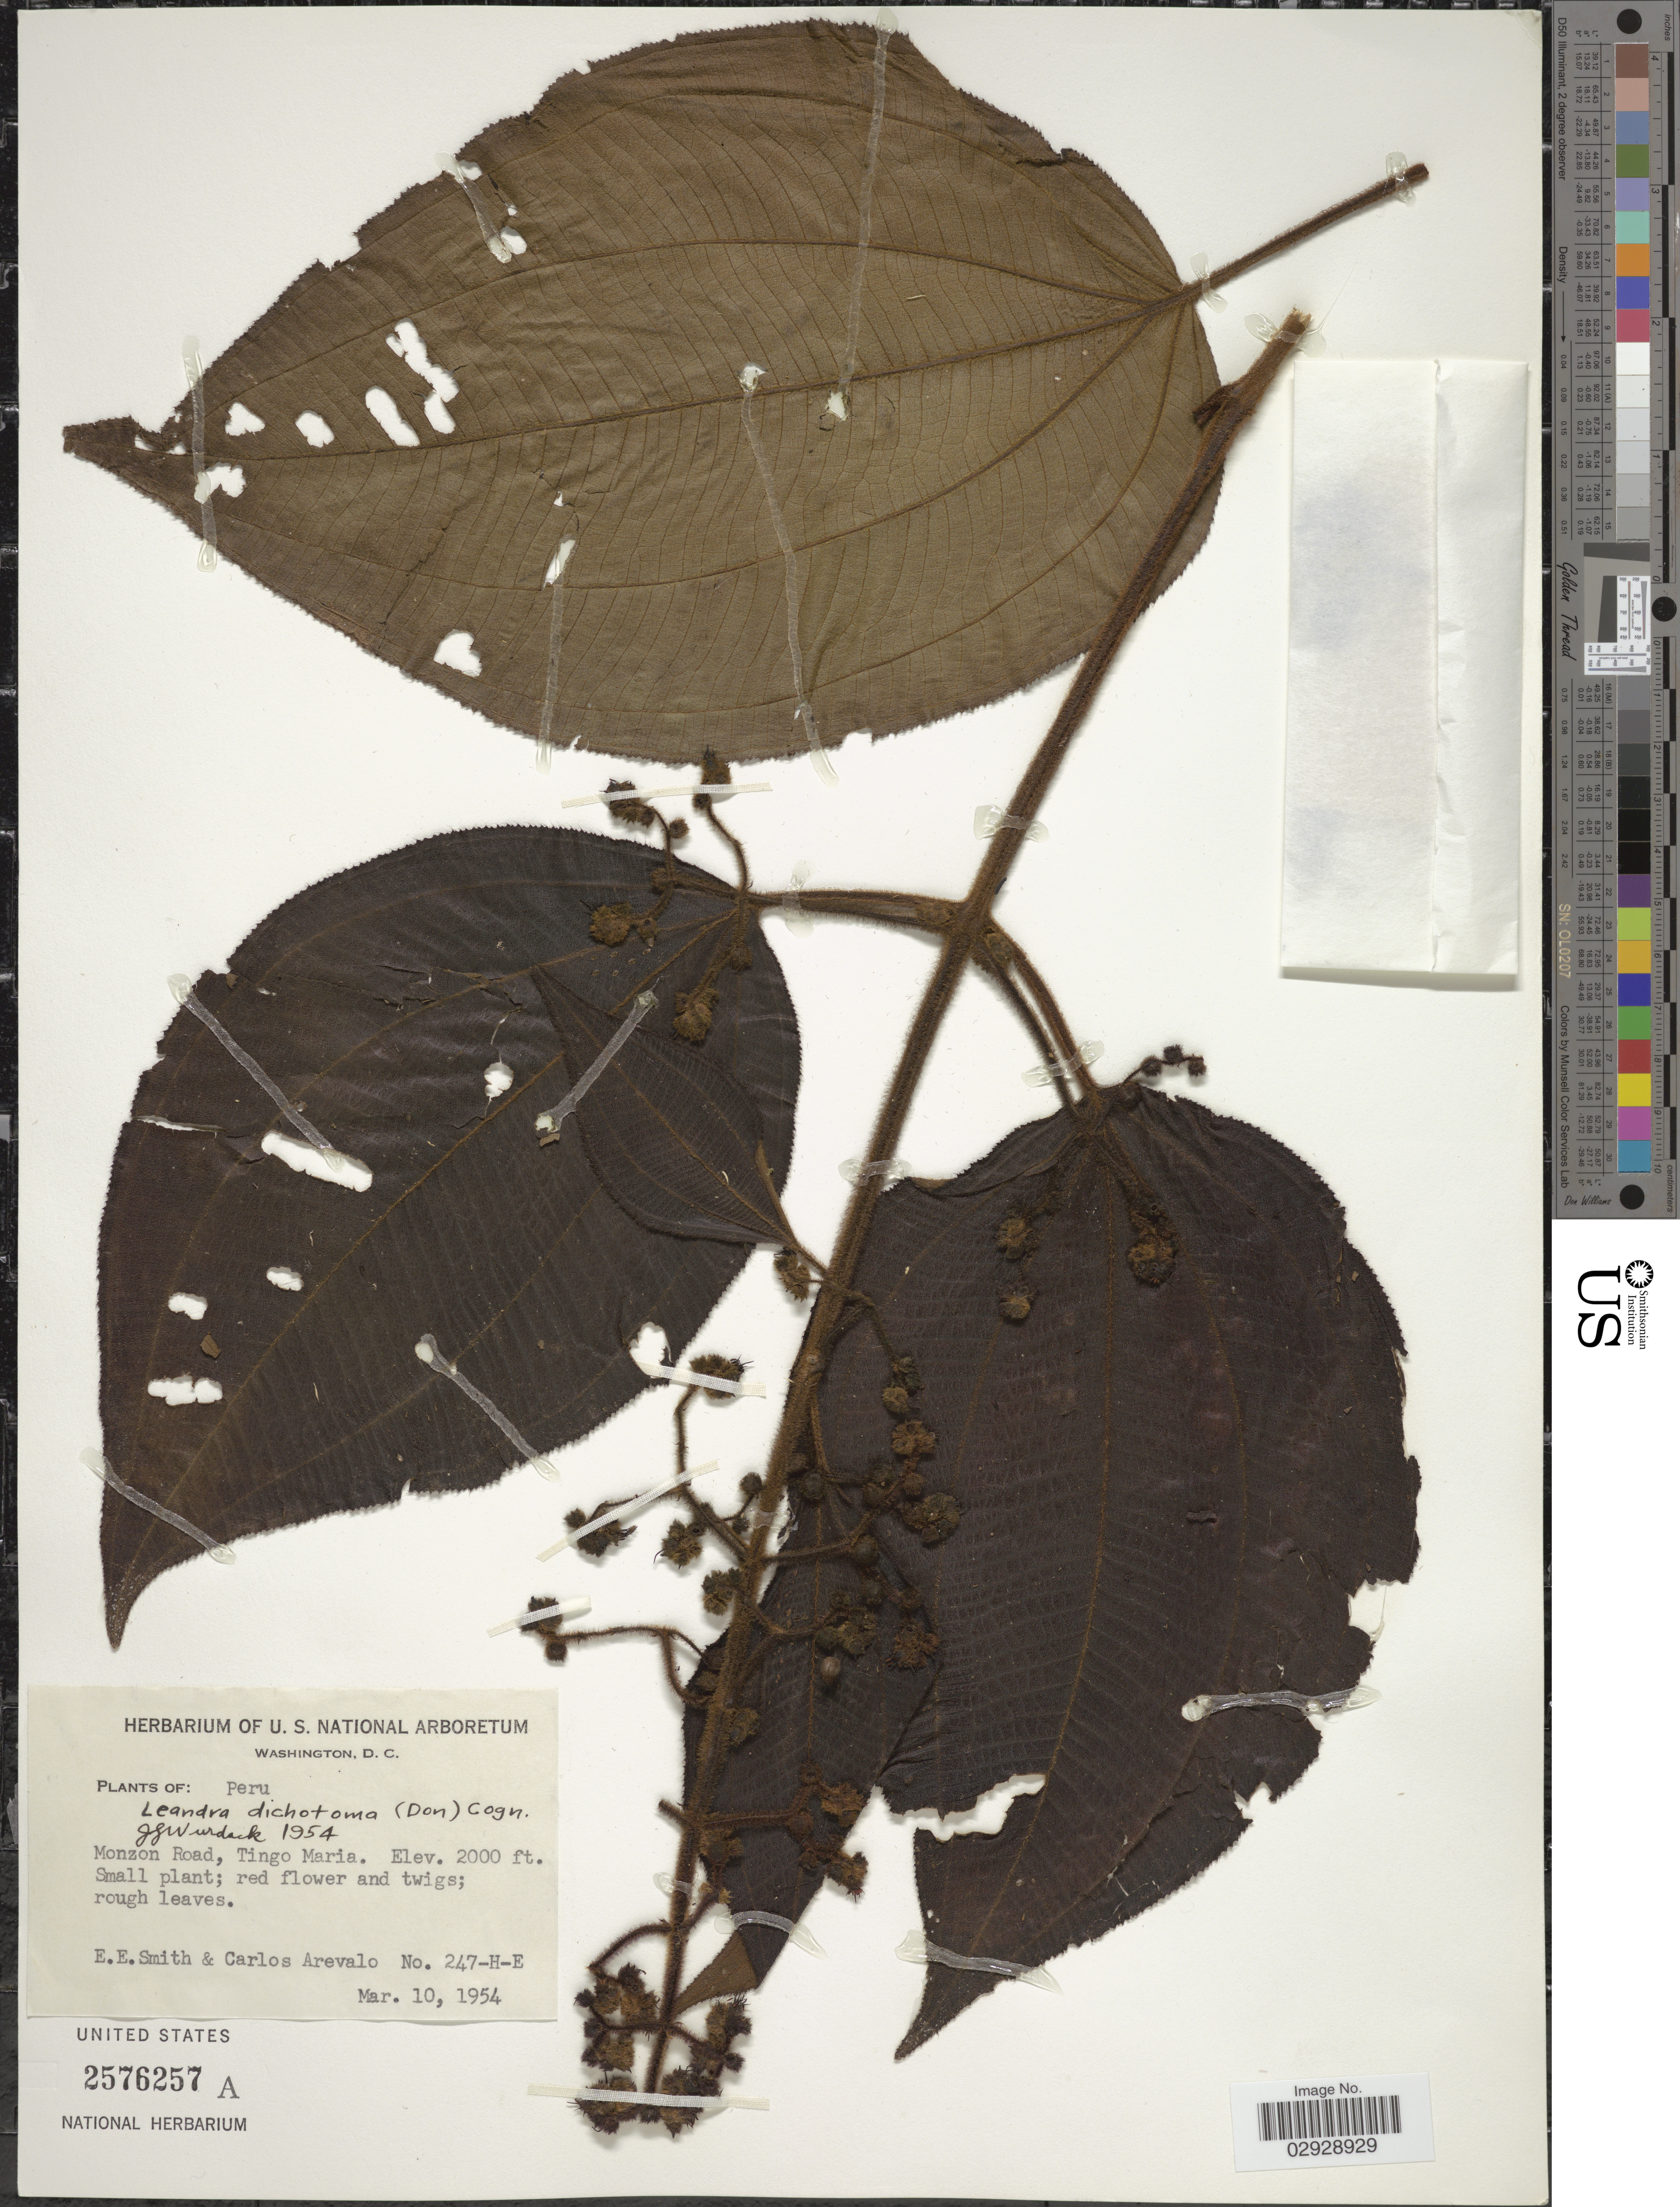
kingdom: Plantae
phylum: Tracheophyta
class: Magnoliopsida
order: Myrtales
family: Melastomataceae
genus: Leandra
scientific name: Leandra dichotoma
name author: (D. Don) Cogn.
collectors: E. E. Smith & C. Arevalo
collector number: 247-H-E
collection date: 1954-03-10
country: Peru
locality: Monzon Road, Tingo Maria.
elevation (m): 610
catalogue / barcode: US 2576257A